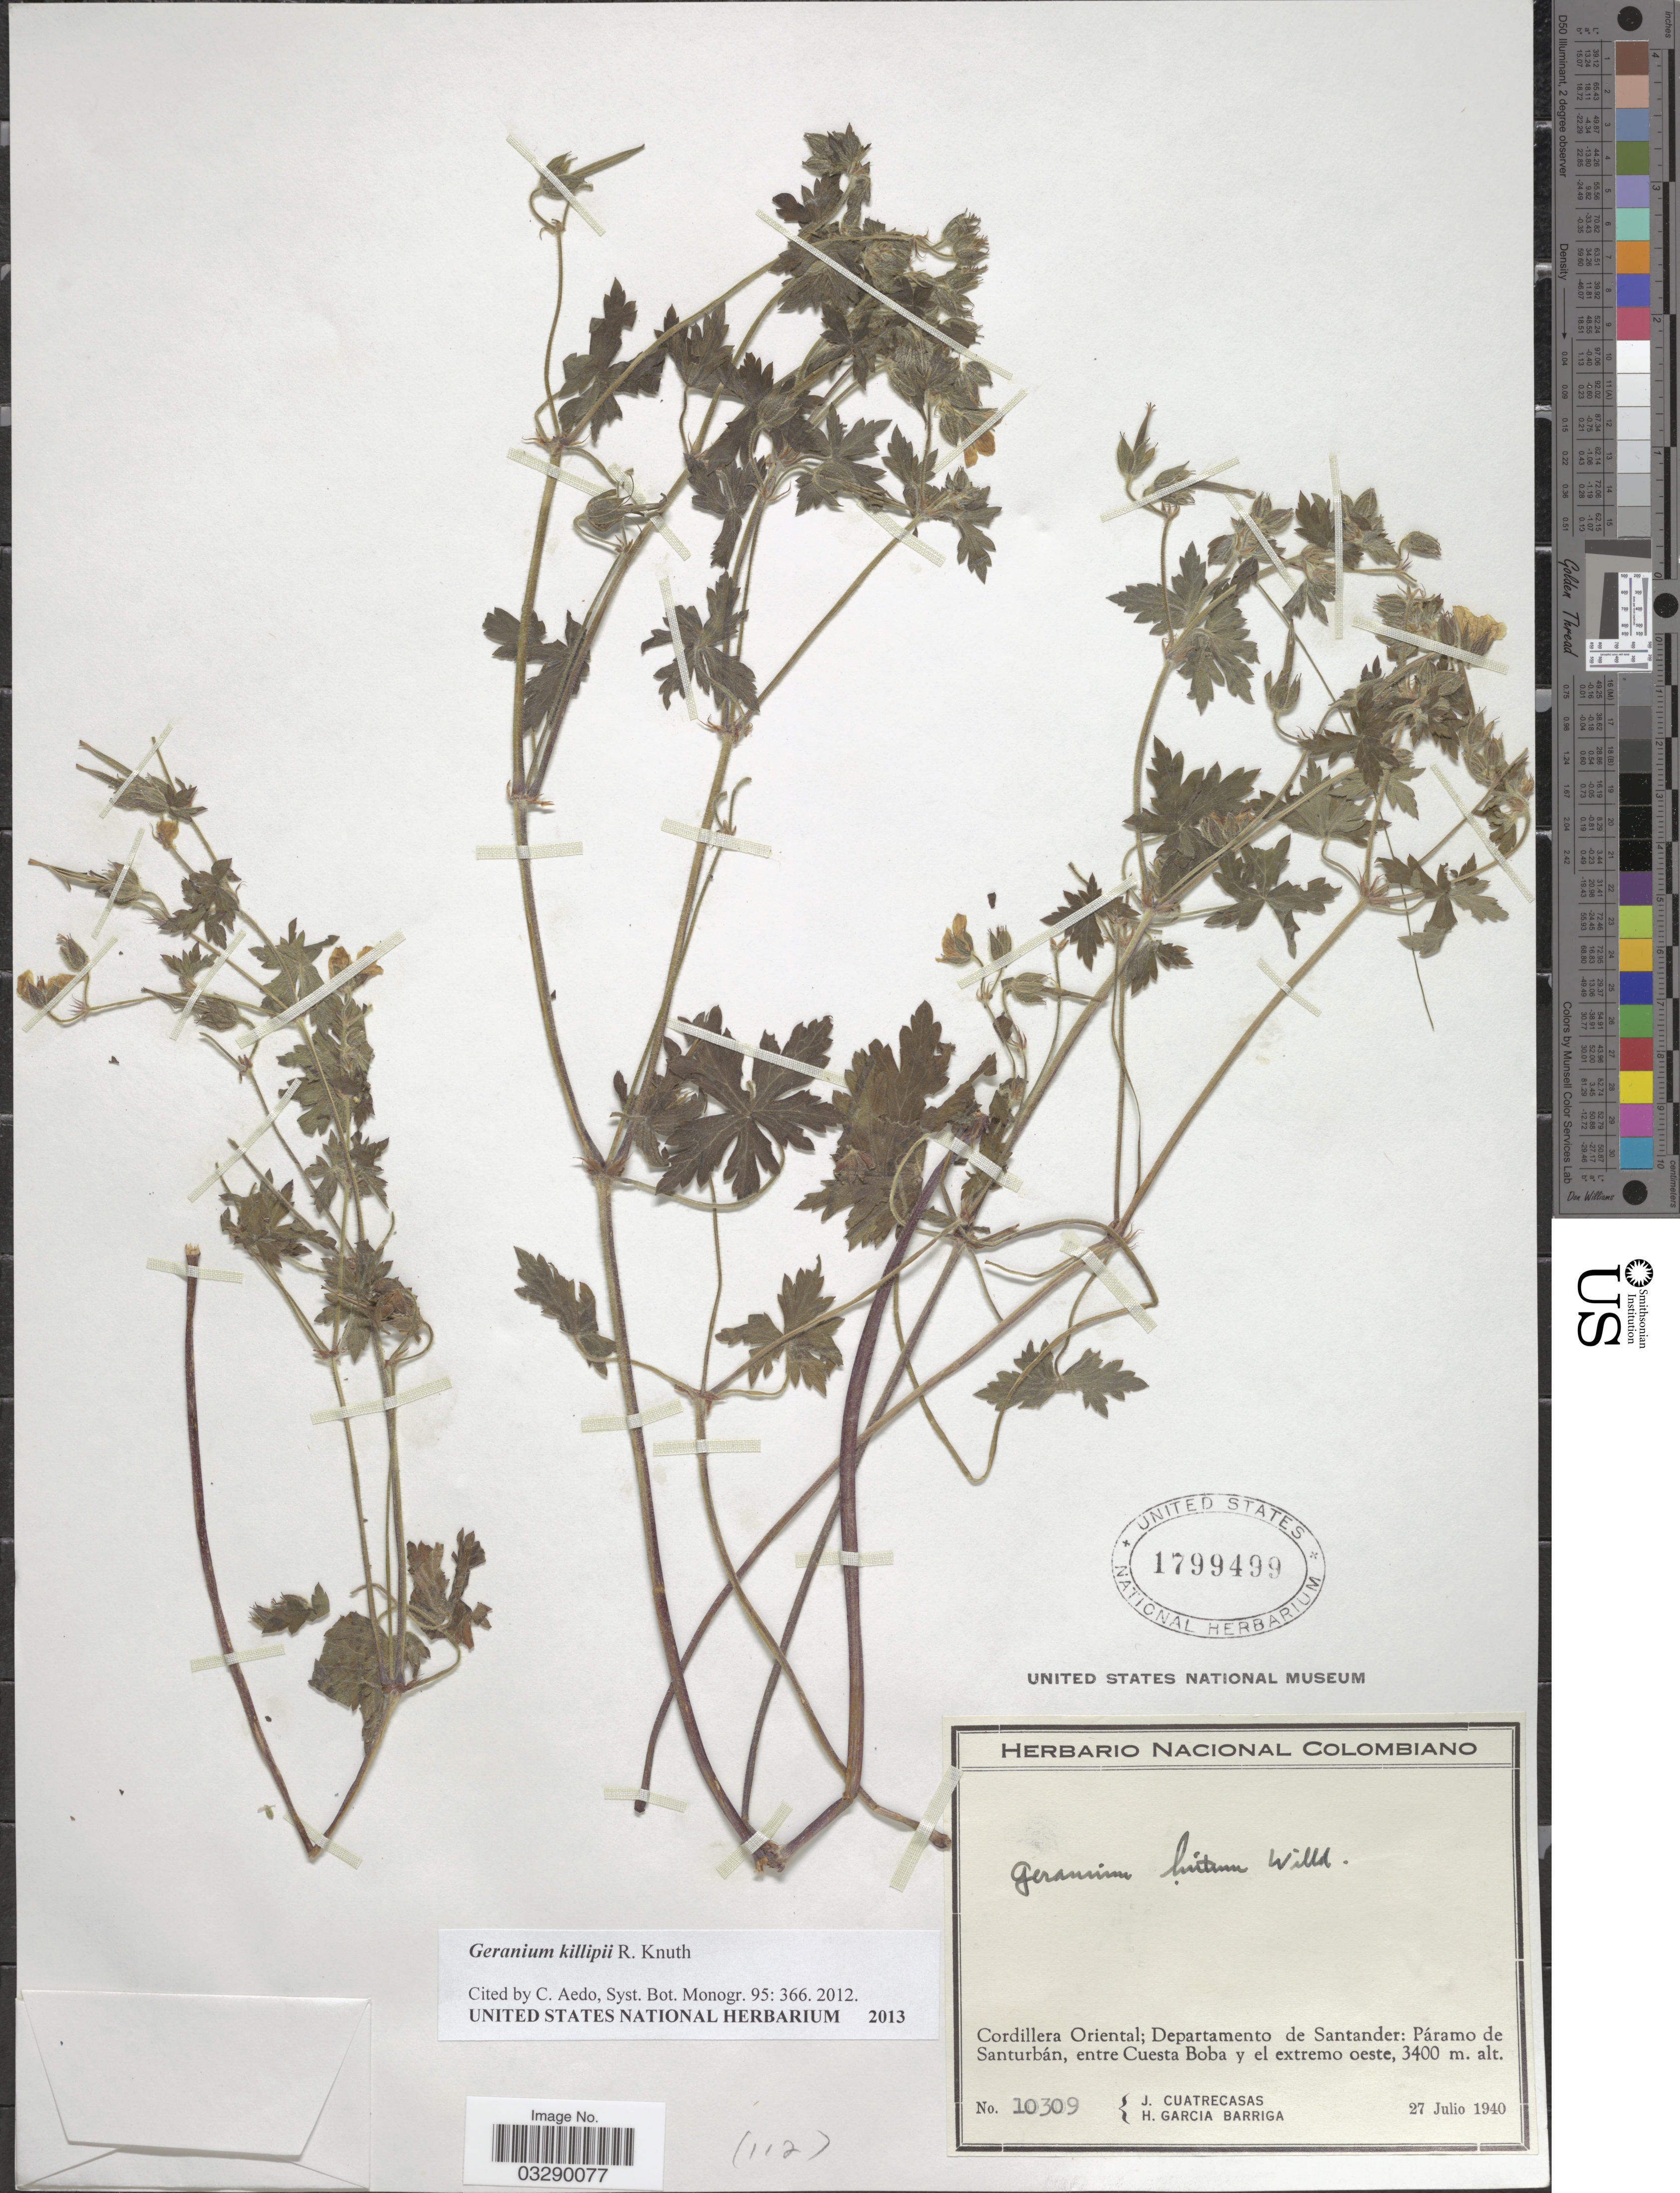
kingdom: Plantae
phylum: Tracheophyta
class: Magnoliopsida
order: Geraniales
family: Geraniaceae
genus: Geranium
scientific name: Geranium killipii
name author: R. Knuth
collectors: J. Cuatrecasas & H. García Barriga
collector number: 10309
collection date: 1940-07-27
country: Colombia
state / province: Santander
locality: Cordillera Oriental; Departamento de Santander: Páramo de Santurbán, entre Cuesta Boba y el extremo oeste.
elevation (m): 3400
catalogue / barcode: US 1799499